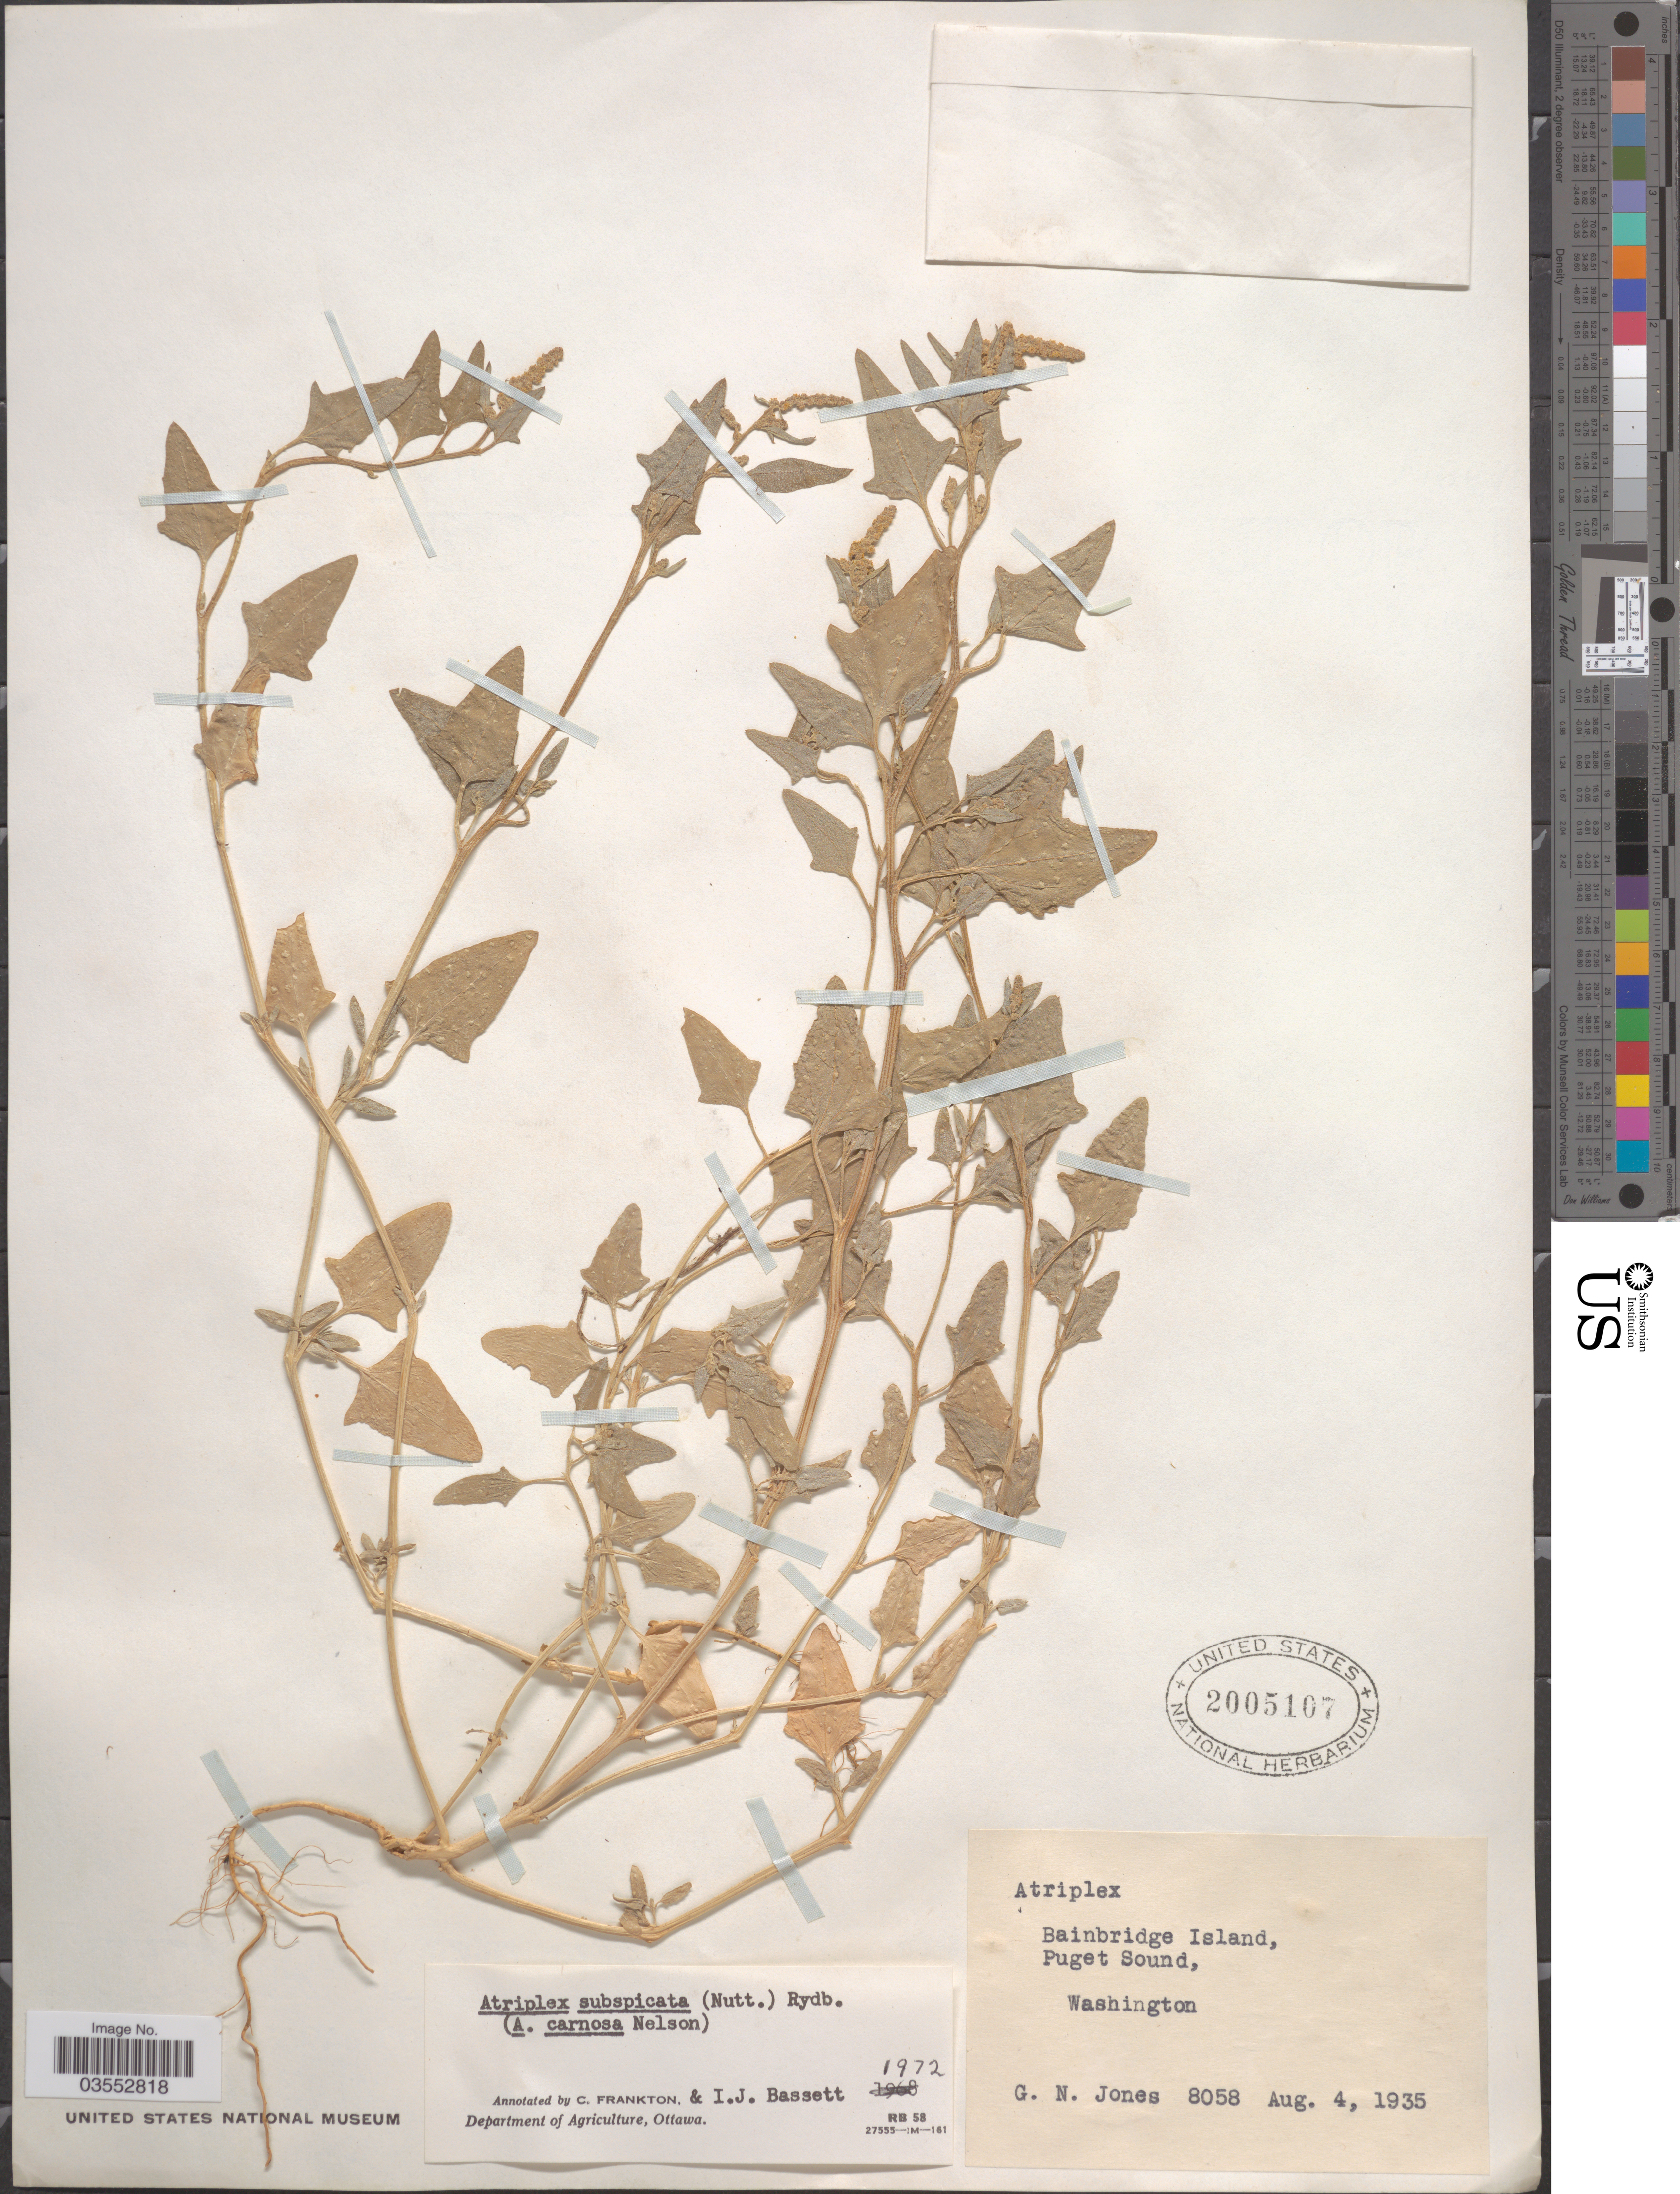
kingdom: Plantae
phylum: Tracheophyta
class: Magnoliopsida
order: Caryophyllales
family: Amaranthaceae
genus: Atriplex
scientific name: Atriplex subspicata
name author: (Nutt.) Rydb.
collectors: G. N. Jones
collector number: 8058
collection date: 1935-08-04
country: United States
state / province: Washington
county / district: King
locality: Bainbridge Island, Puget Sound.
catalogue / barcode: US 2005107